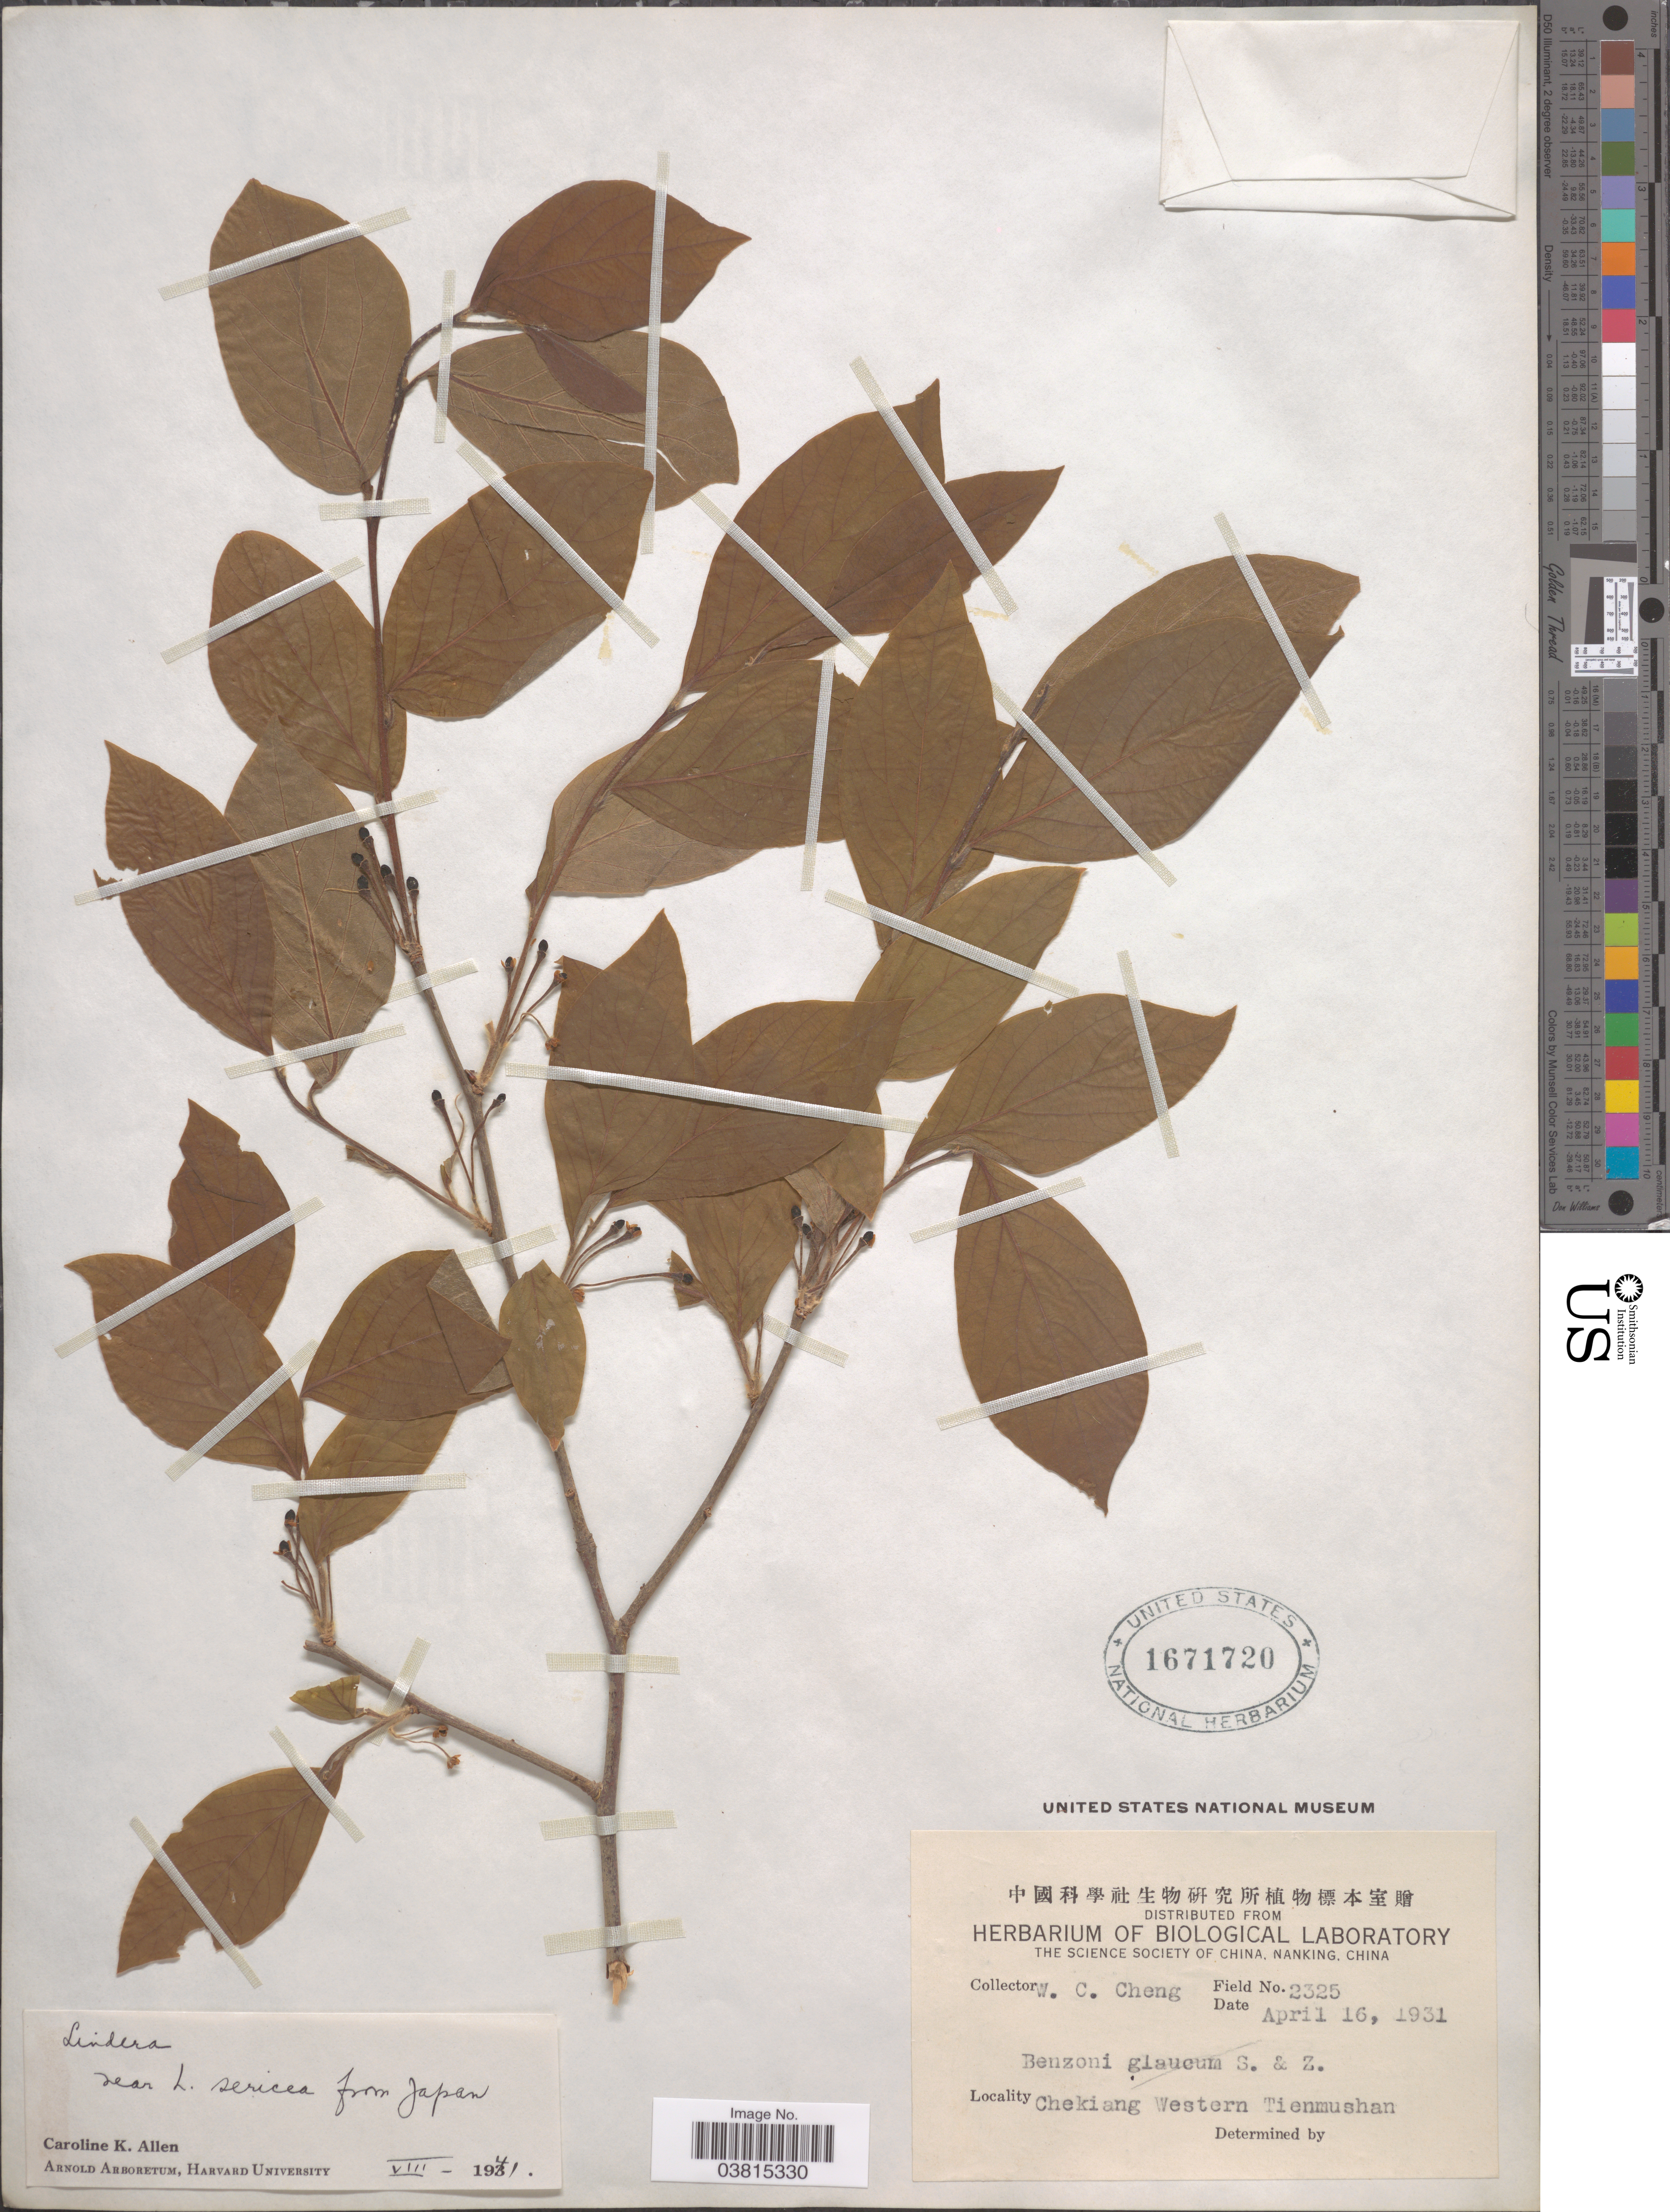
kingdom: Plantae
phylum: Tracheophyta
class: Magnoliopsida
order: Laurales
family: Lauraceae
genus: Lindera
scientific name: Lindera sericea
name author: Blume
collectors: W. C. Cheng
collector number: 2325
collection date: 1931-04-16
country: China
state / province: Zhejiang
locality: Chekiang Western Tienmushan.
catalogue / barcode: US 1671720